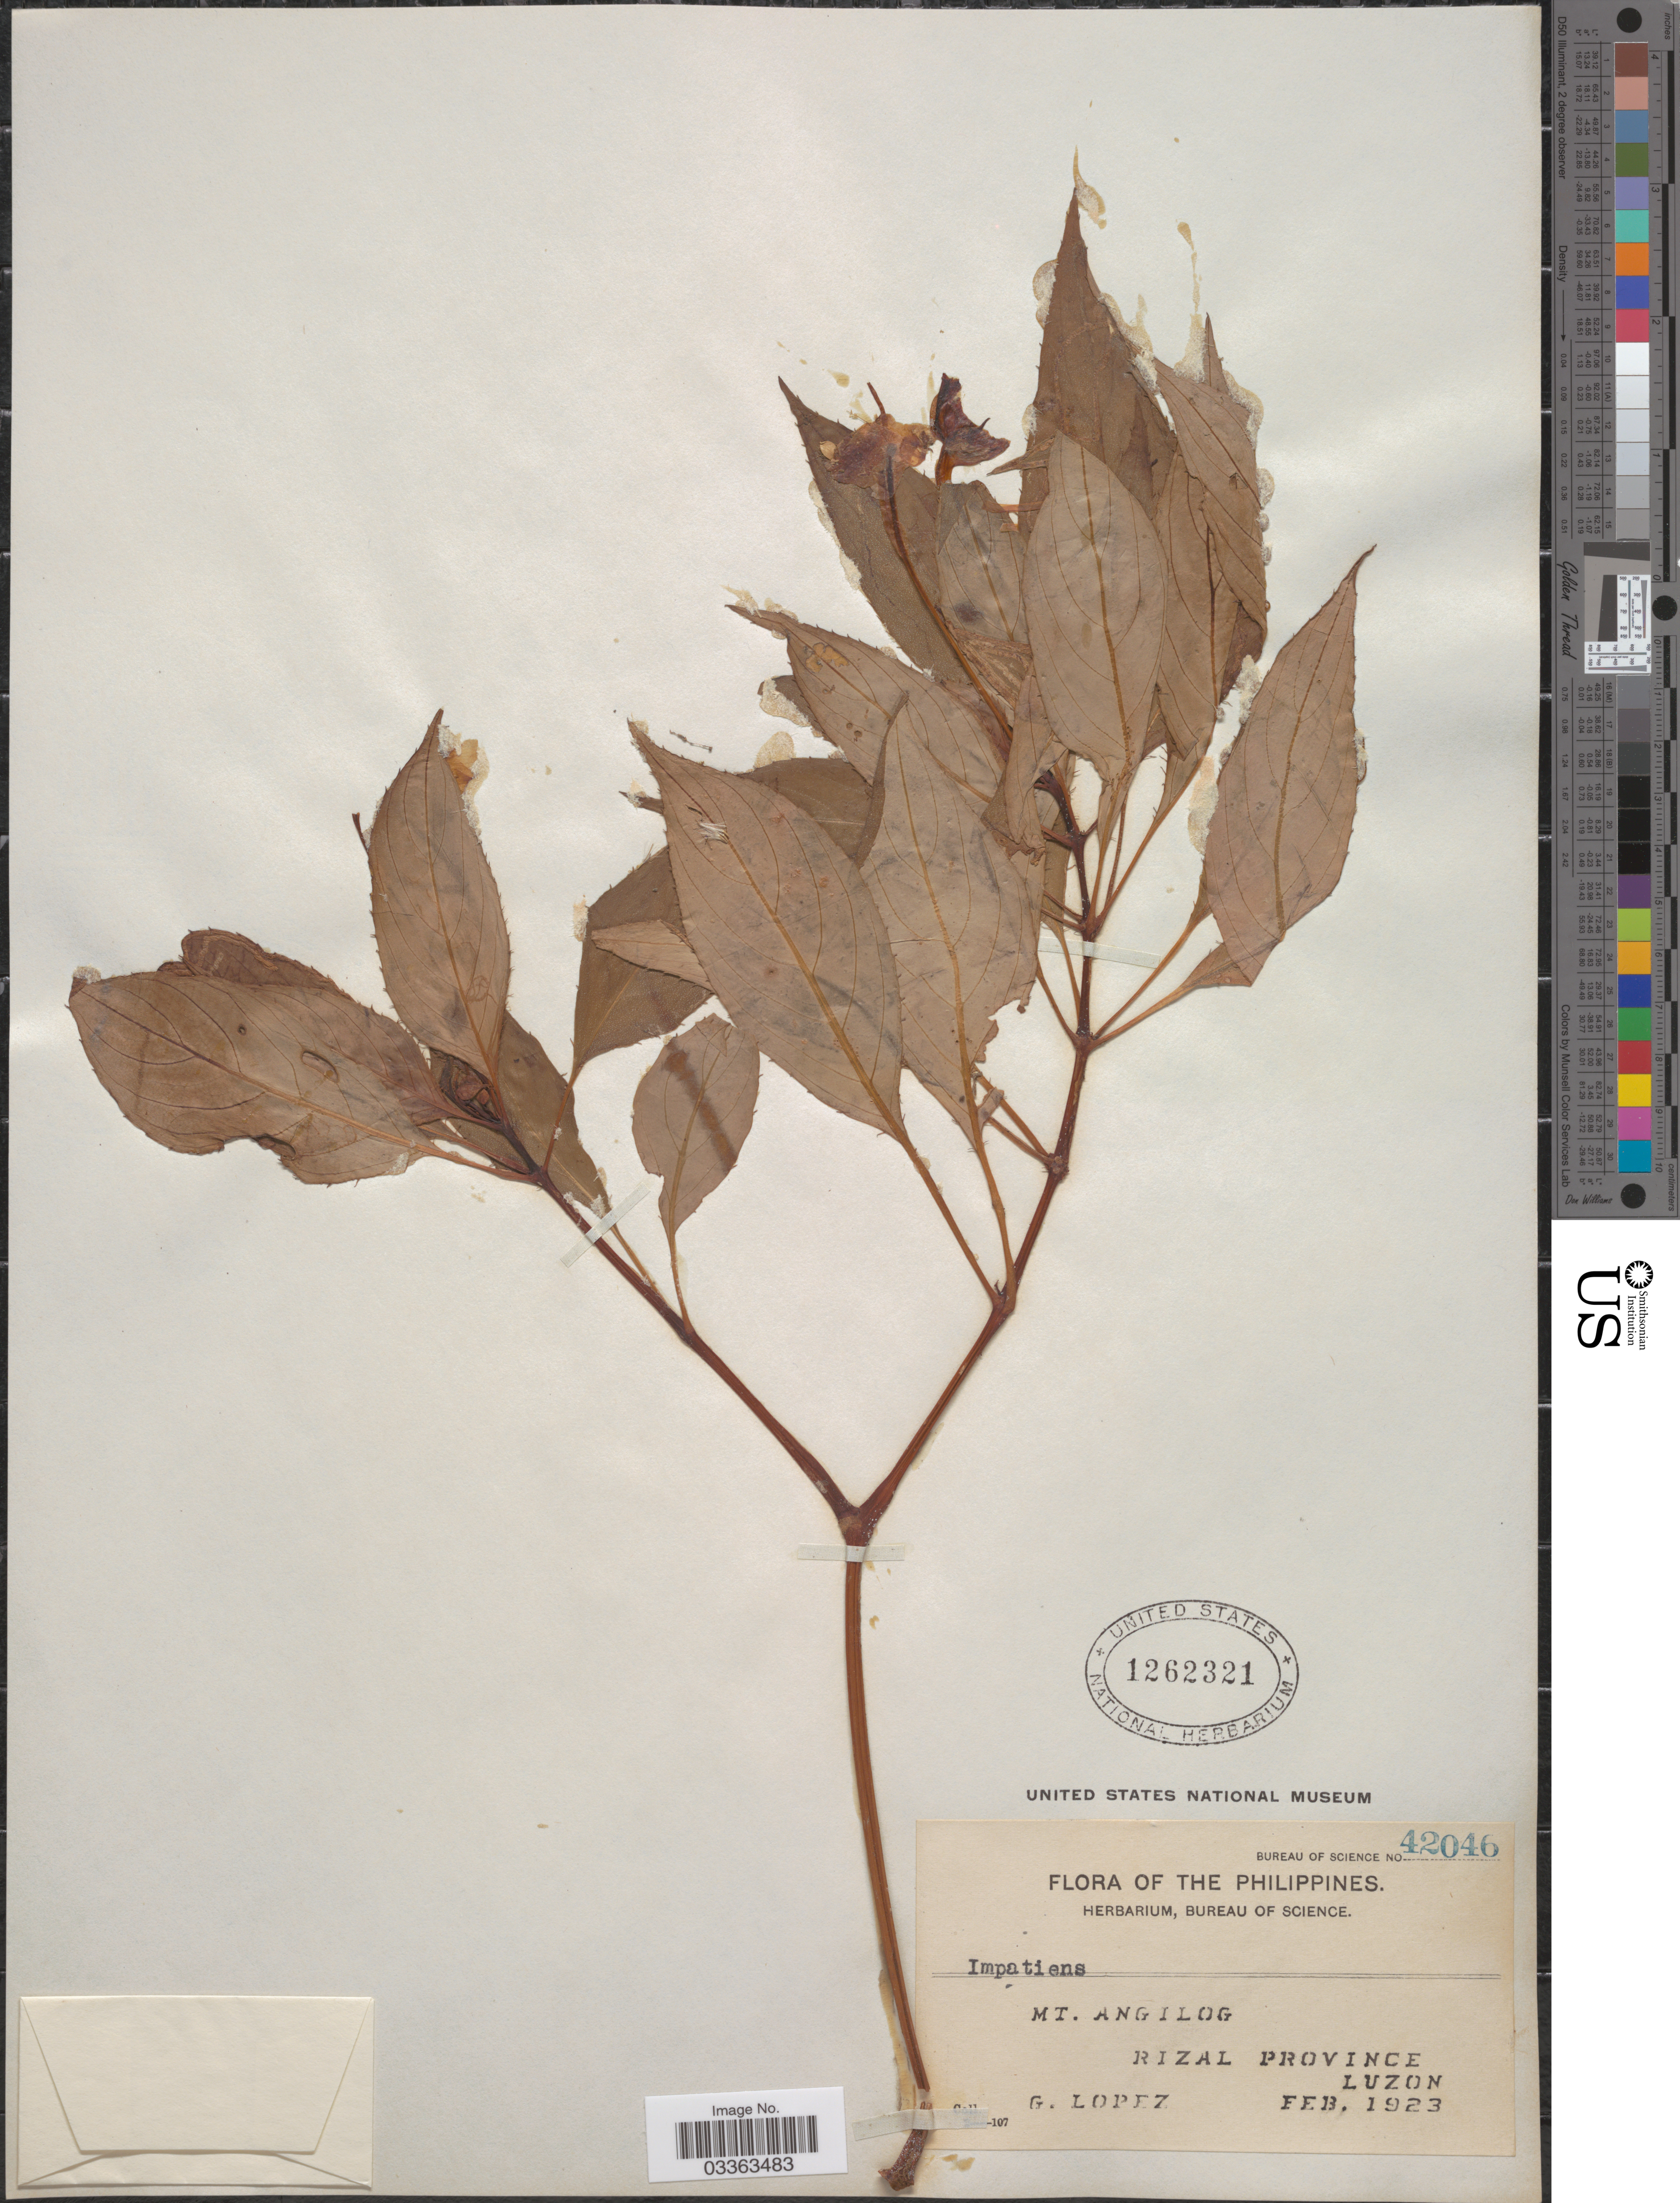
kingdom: Plantae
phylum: Tracheophyta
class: Magnoliopsida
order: Ericales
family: Balsaminaceae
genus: Impatiens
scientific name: Impatiens sp.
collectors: G. Lopéz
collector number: Bureau of Science 42046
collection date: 1923-02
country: Philippines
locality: Mt. Angilog, Rizal Province, Luzon.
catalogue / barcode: US 1262321